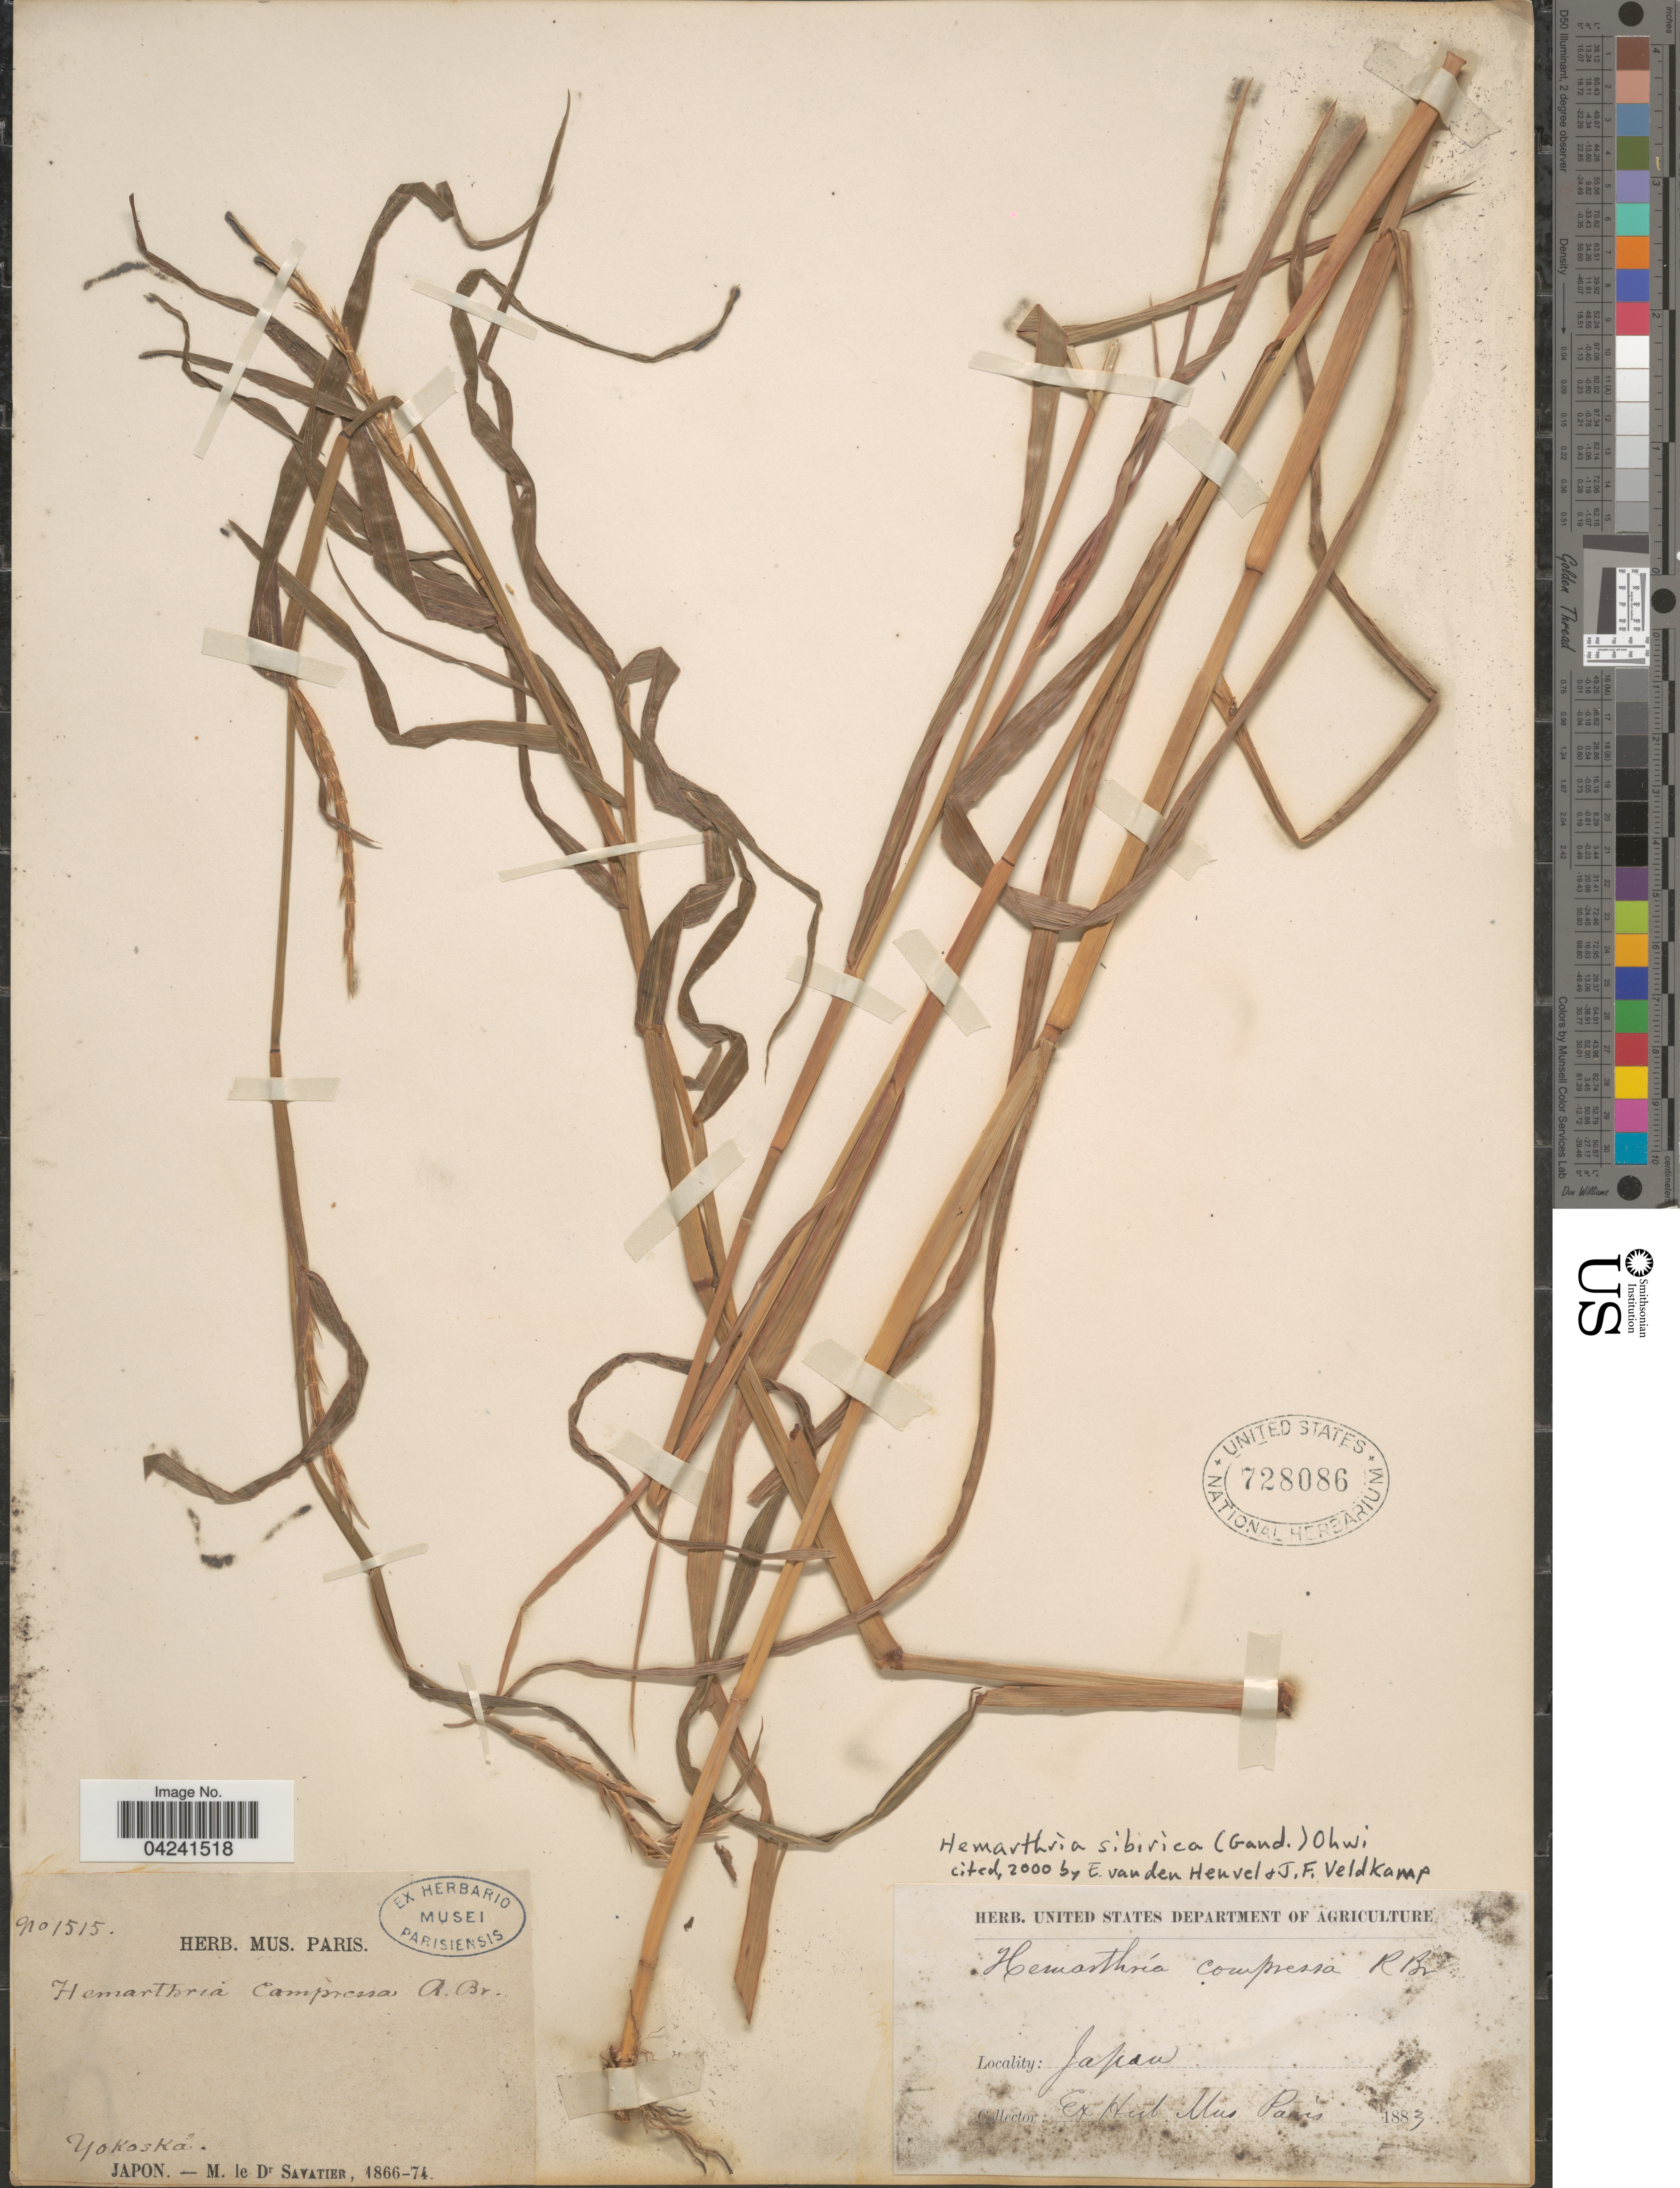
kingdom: Plantae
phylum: Tracheophyta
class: Liliopsida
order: Poales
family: Poaceae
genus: Hemarthria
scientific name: Hemarthria sibirica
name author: (Gand.) Ohwi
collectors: M. D' Savatier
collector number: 1515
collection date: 1866/1883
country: Japan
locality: Yokoska.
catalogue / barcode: US 728086